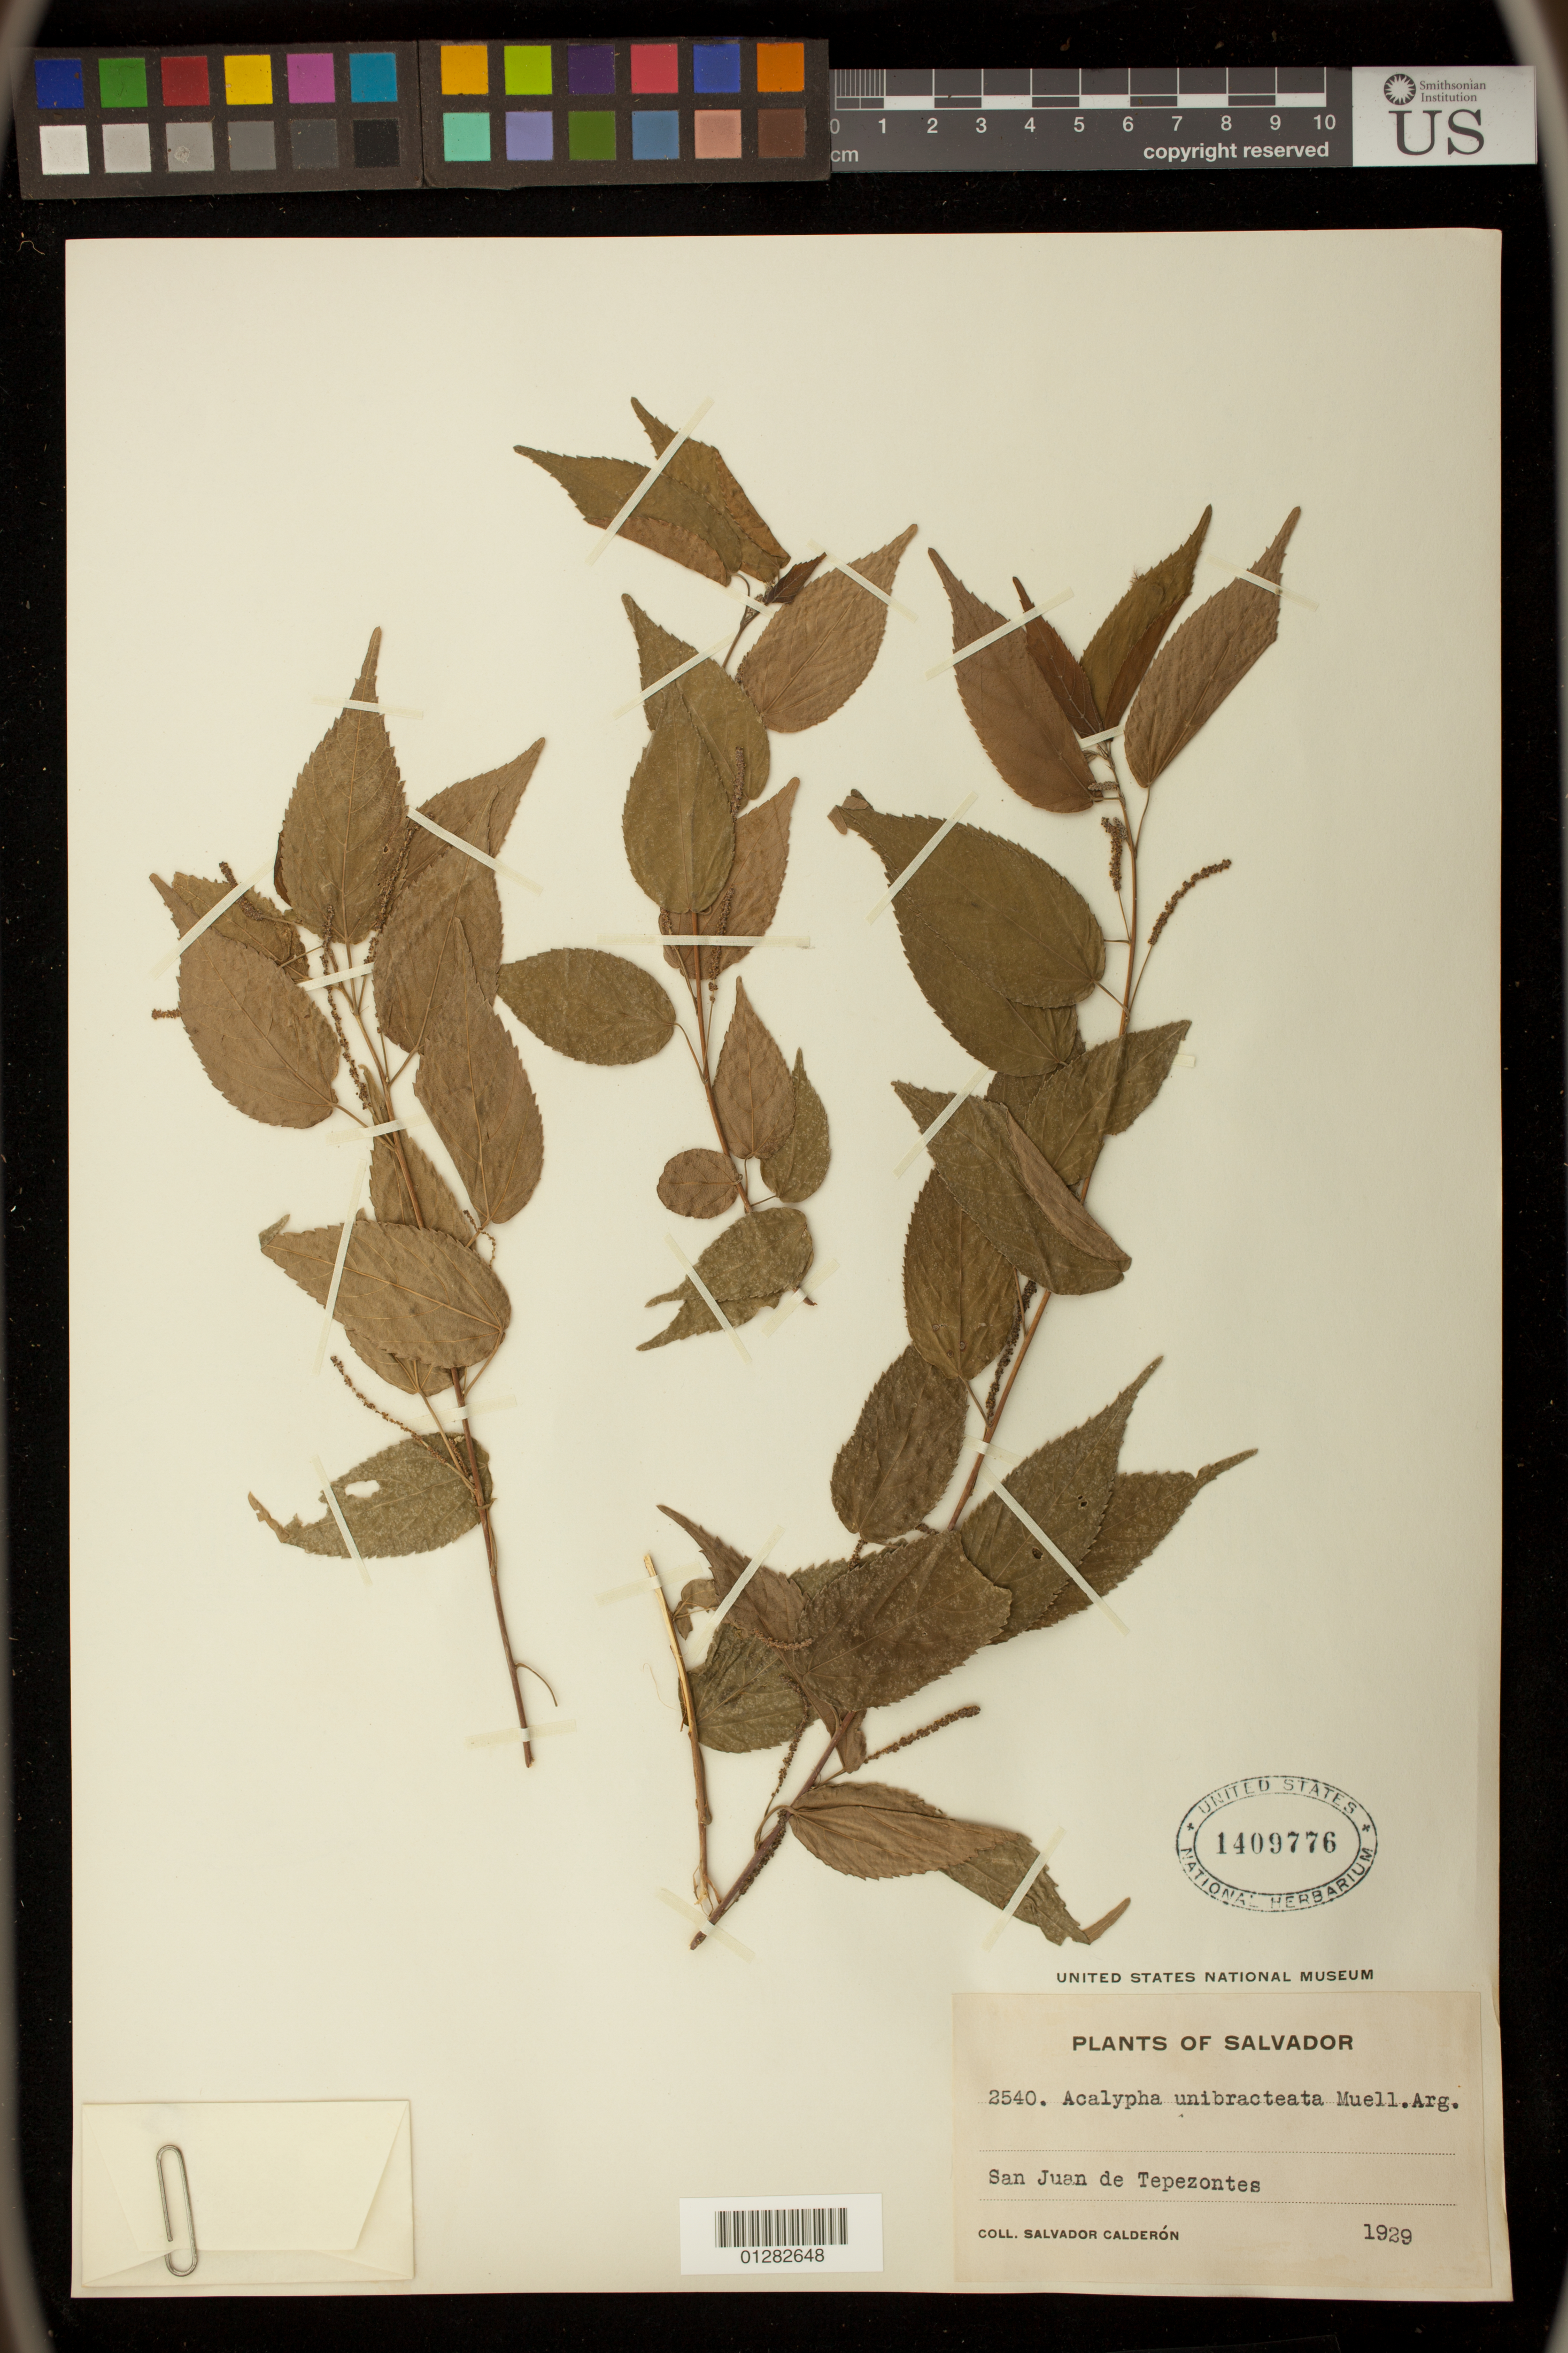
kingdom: Plantae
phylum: Tracheophyta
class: Magnoliopsida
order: Malpighiales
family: Euphorbiaceae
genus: Acalypha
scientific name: Acalypha unibracteata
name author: Müll. Arg.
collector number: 2540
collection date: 1929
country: El Salvador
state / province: La Paz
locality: San Juan de Tepezontes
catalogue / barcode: US 1409776